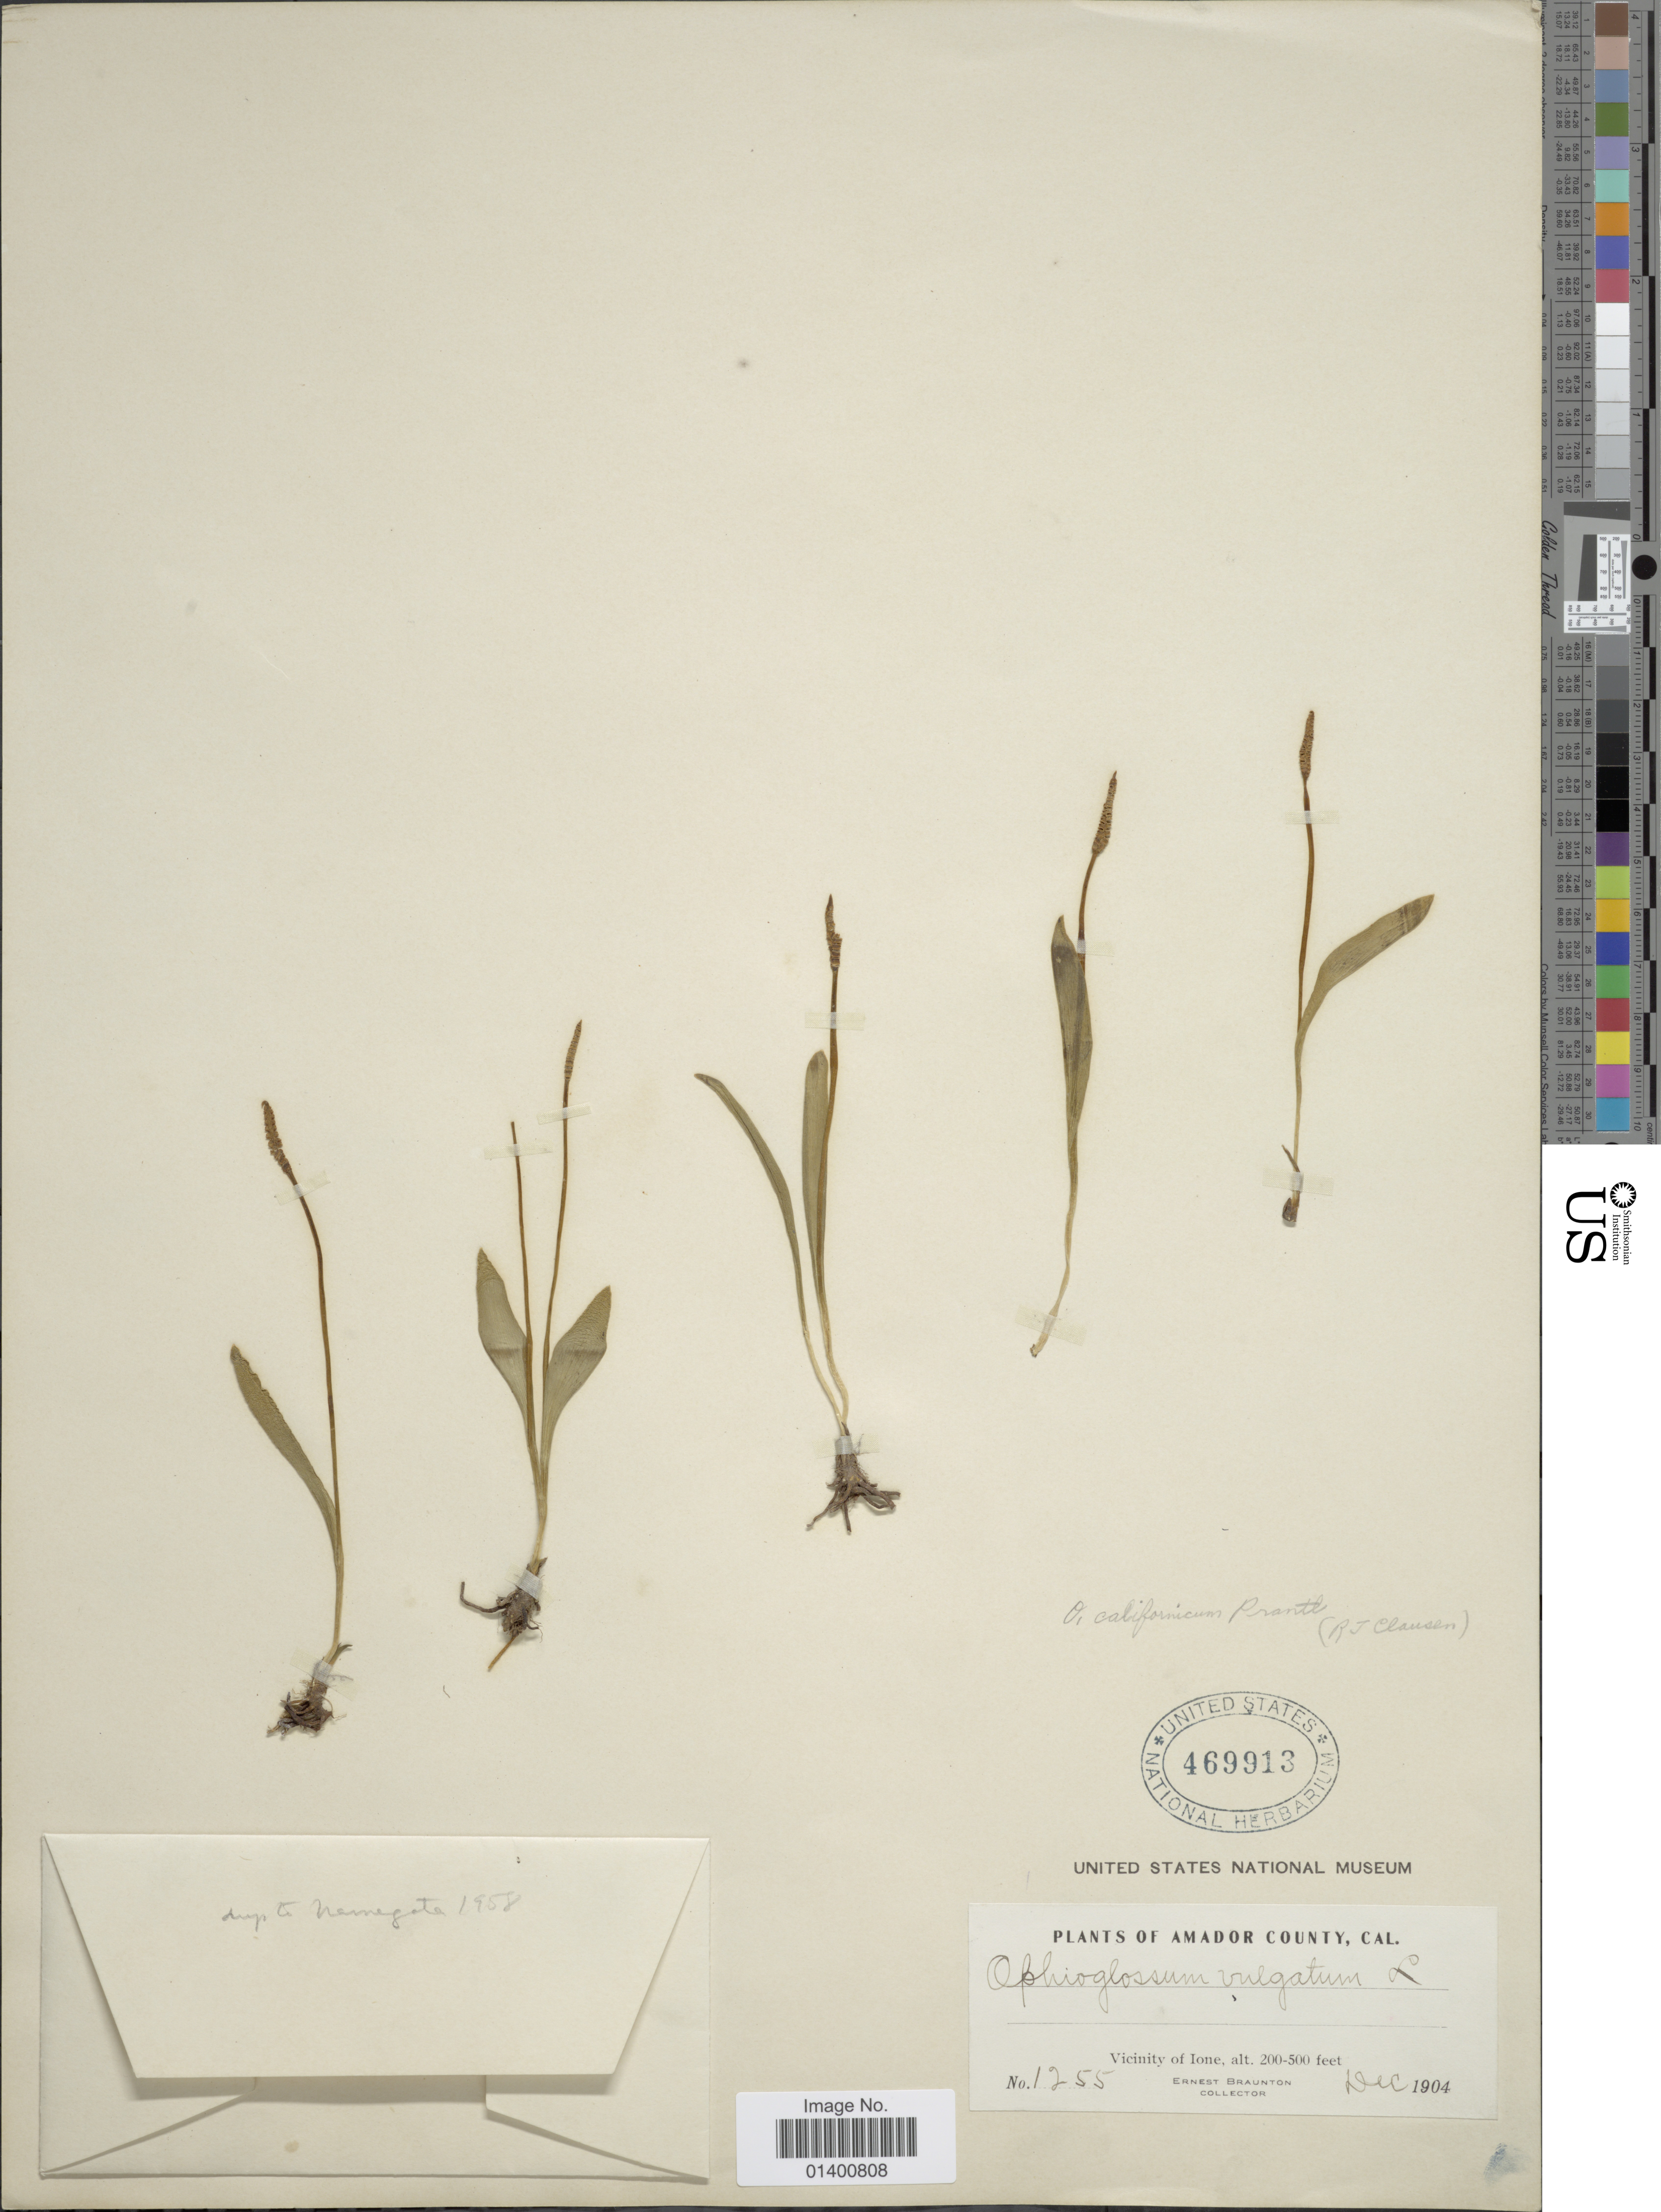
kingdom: Plantae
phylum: Tracheophyta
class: Polypodiopsida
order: Ophioglossales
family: Ophioglossaceae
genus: Ophioglossum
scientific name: Ophioglossum lusitanicum subsp. californicum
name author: (Prantl) R.T. Clausen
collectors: E. Braunton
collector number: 1255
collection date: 1904-12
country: United States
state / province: California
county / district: Amador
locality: Amador County, Vicinity of Ione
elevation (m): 61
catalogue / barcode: US 469913